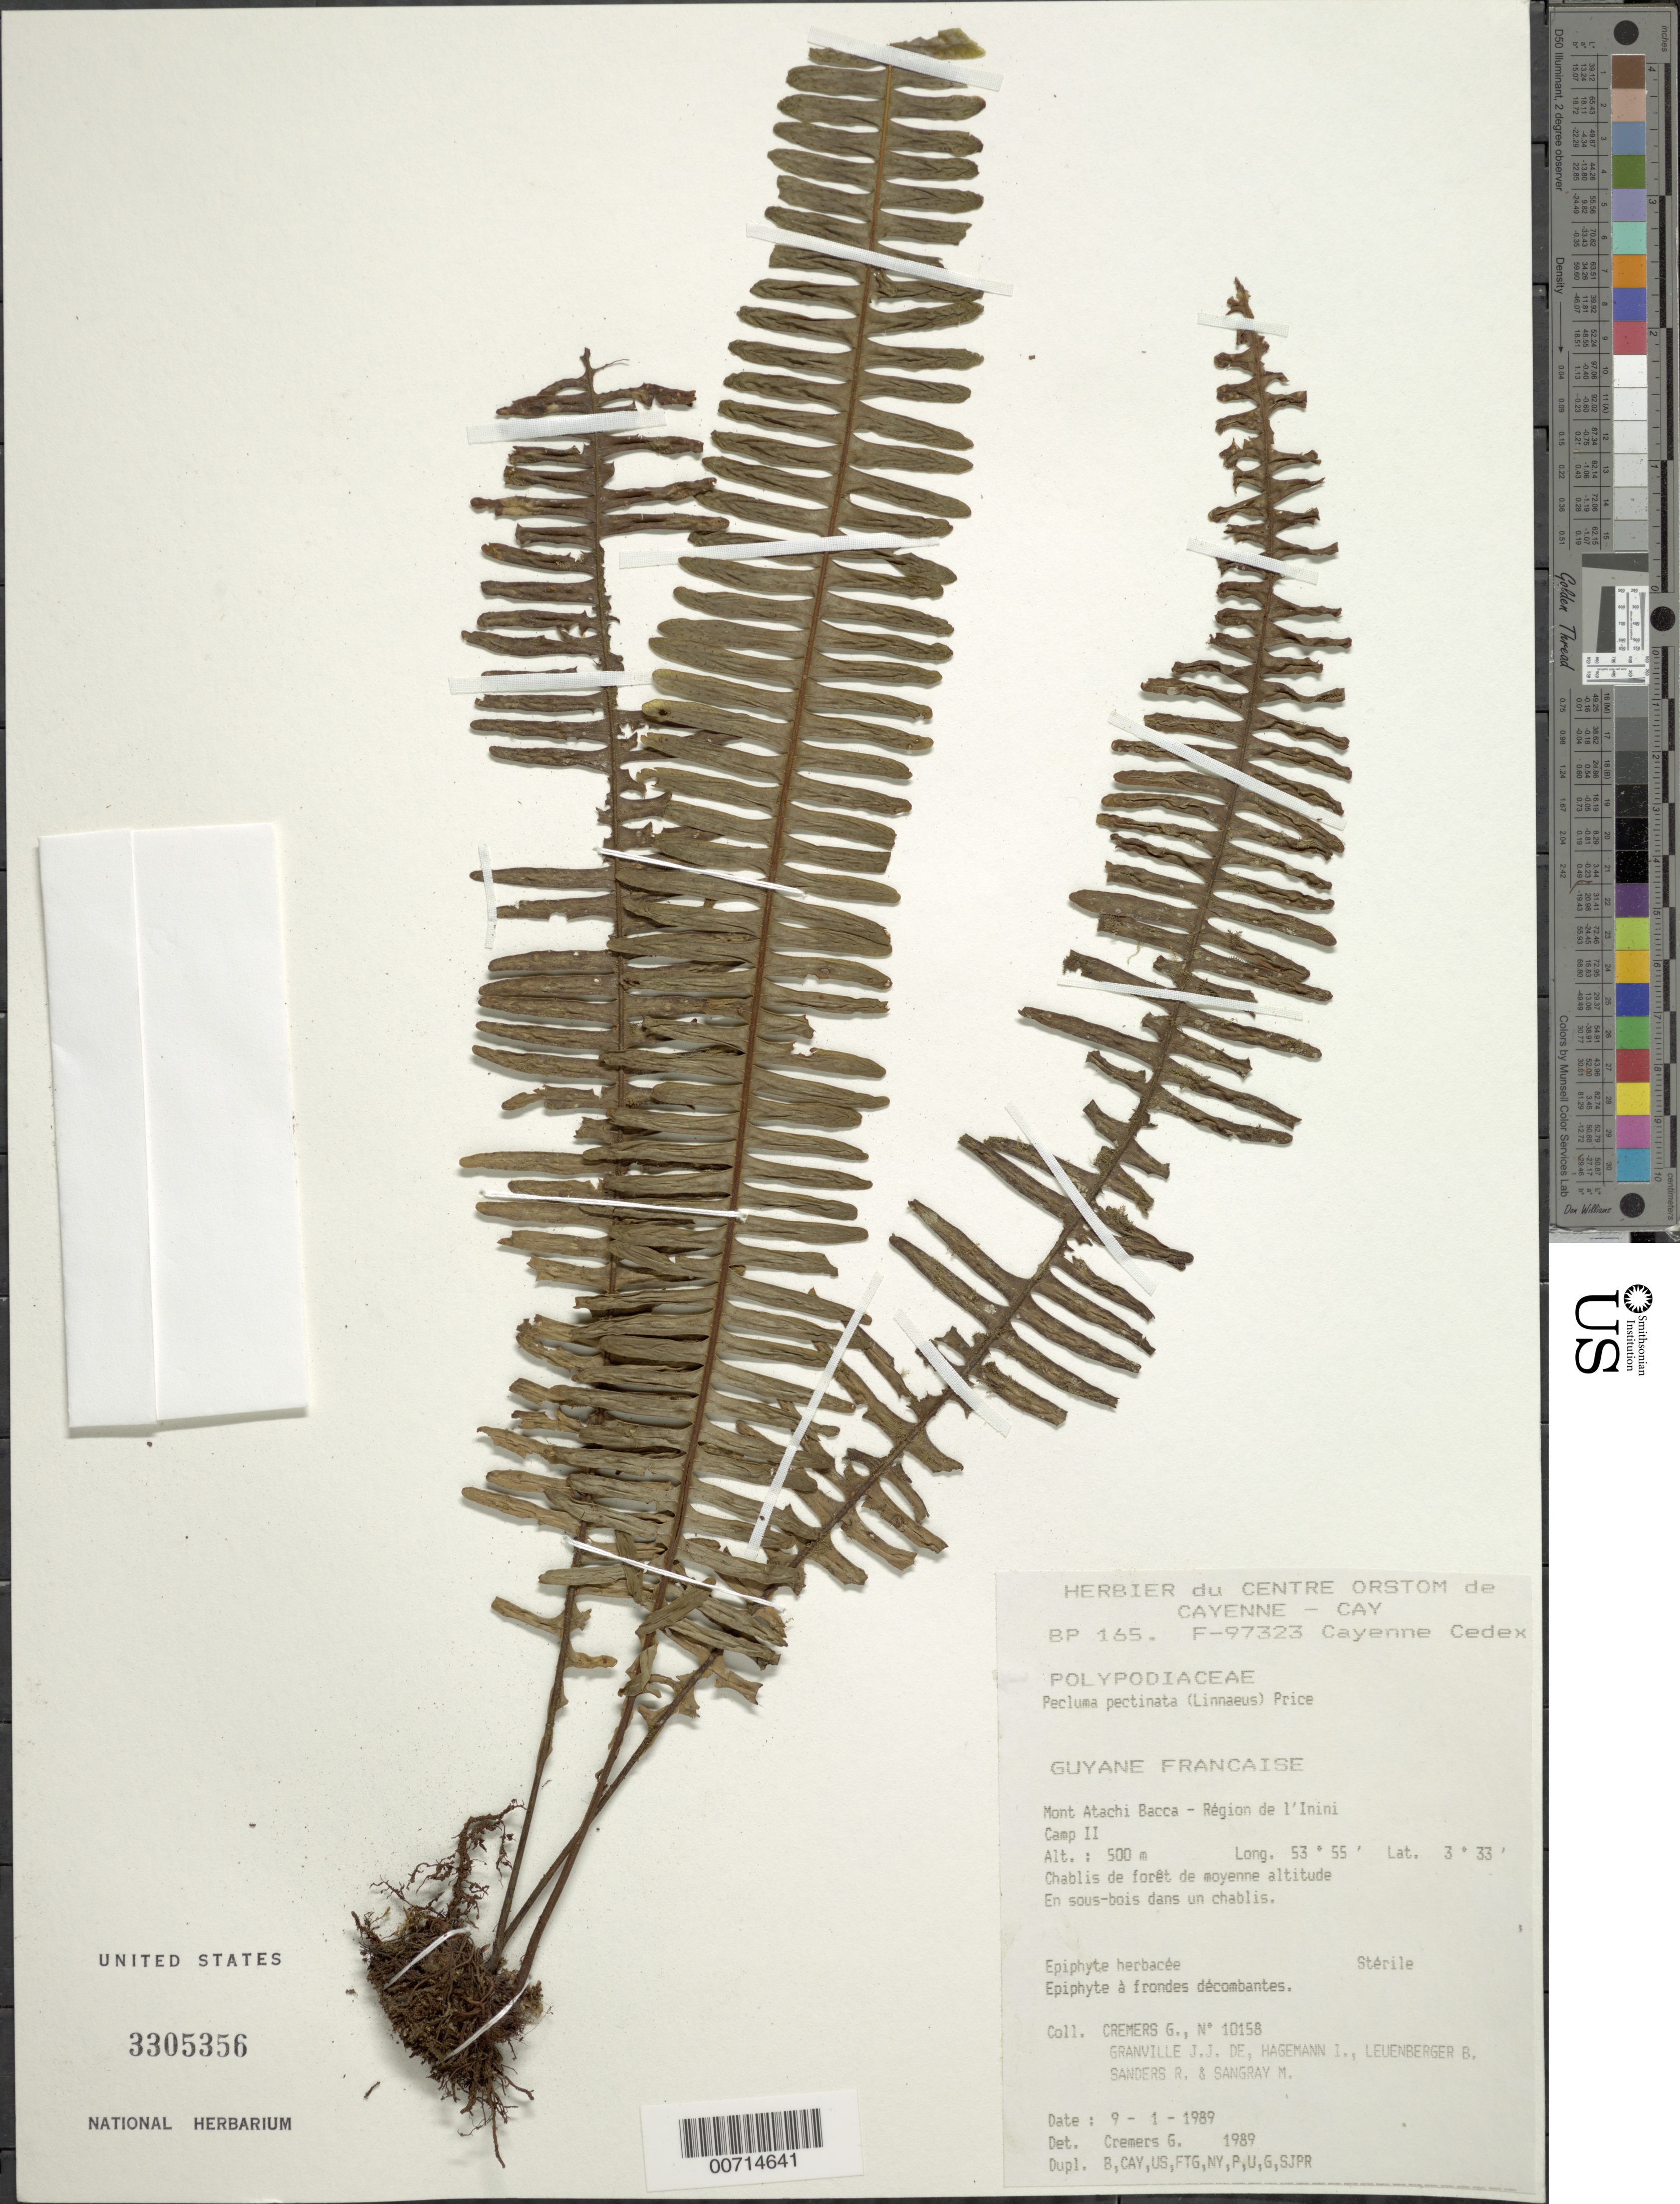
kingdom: Plantae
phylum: Tracheophyta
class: Polypodiopsida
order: Polypodiales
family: Polypodiaceae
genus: Pecluma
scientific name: Pecluma pectinata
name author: (L.) M.G. Price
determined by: Cremers, Georges A.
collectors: G. Cremers et al.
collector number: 10158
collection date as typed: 9-Jan-89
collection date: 1989-01-09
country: French Guiana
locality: Mont Atachi Bacca, région de l'Inini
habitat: Chablis de forêt de moyenne altitude; en sous bois dans un chablis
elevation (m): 500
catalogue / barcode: US 3305356